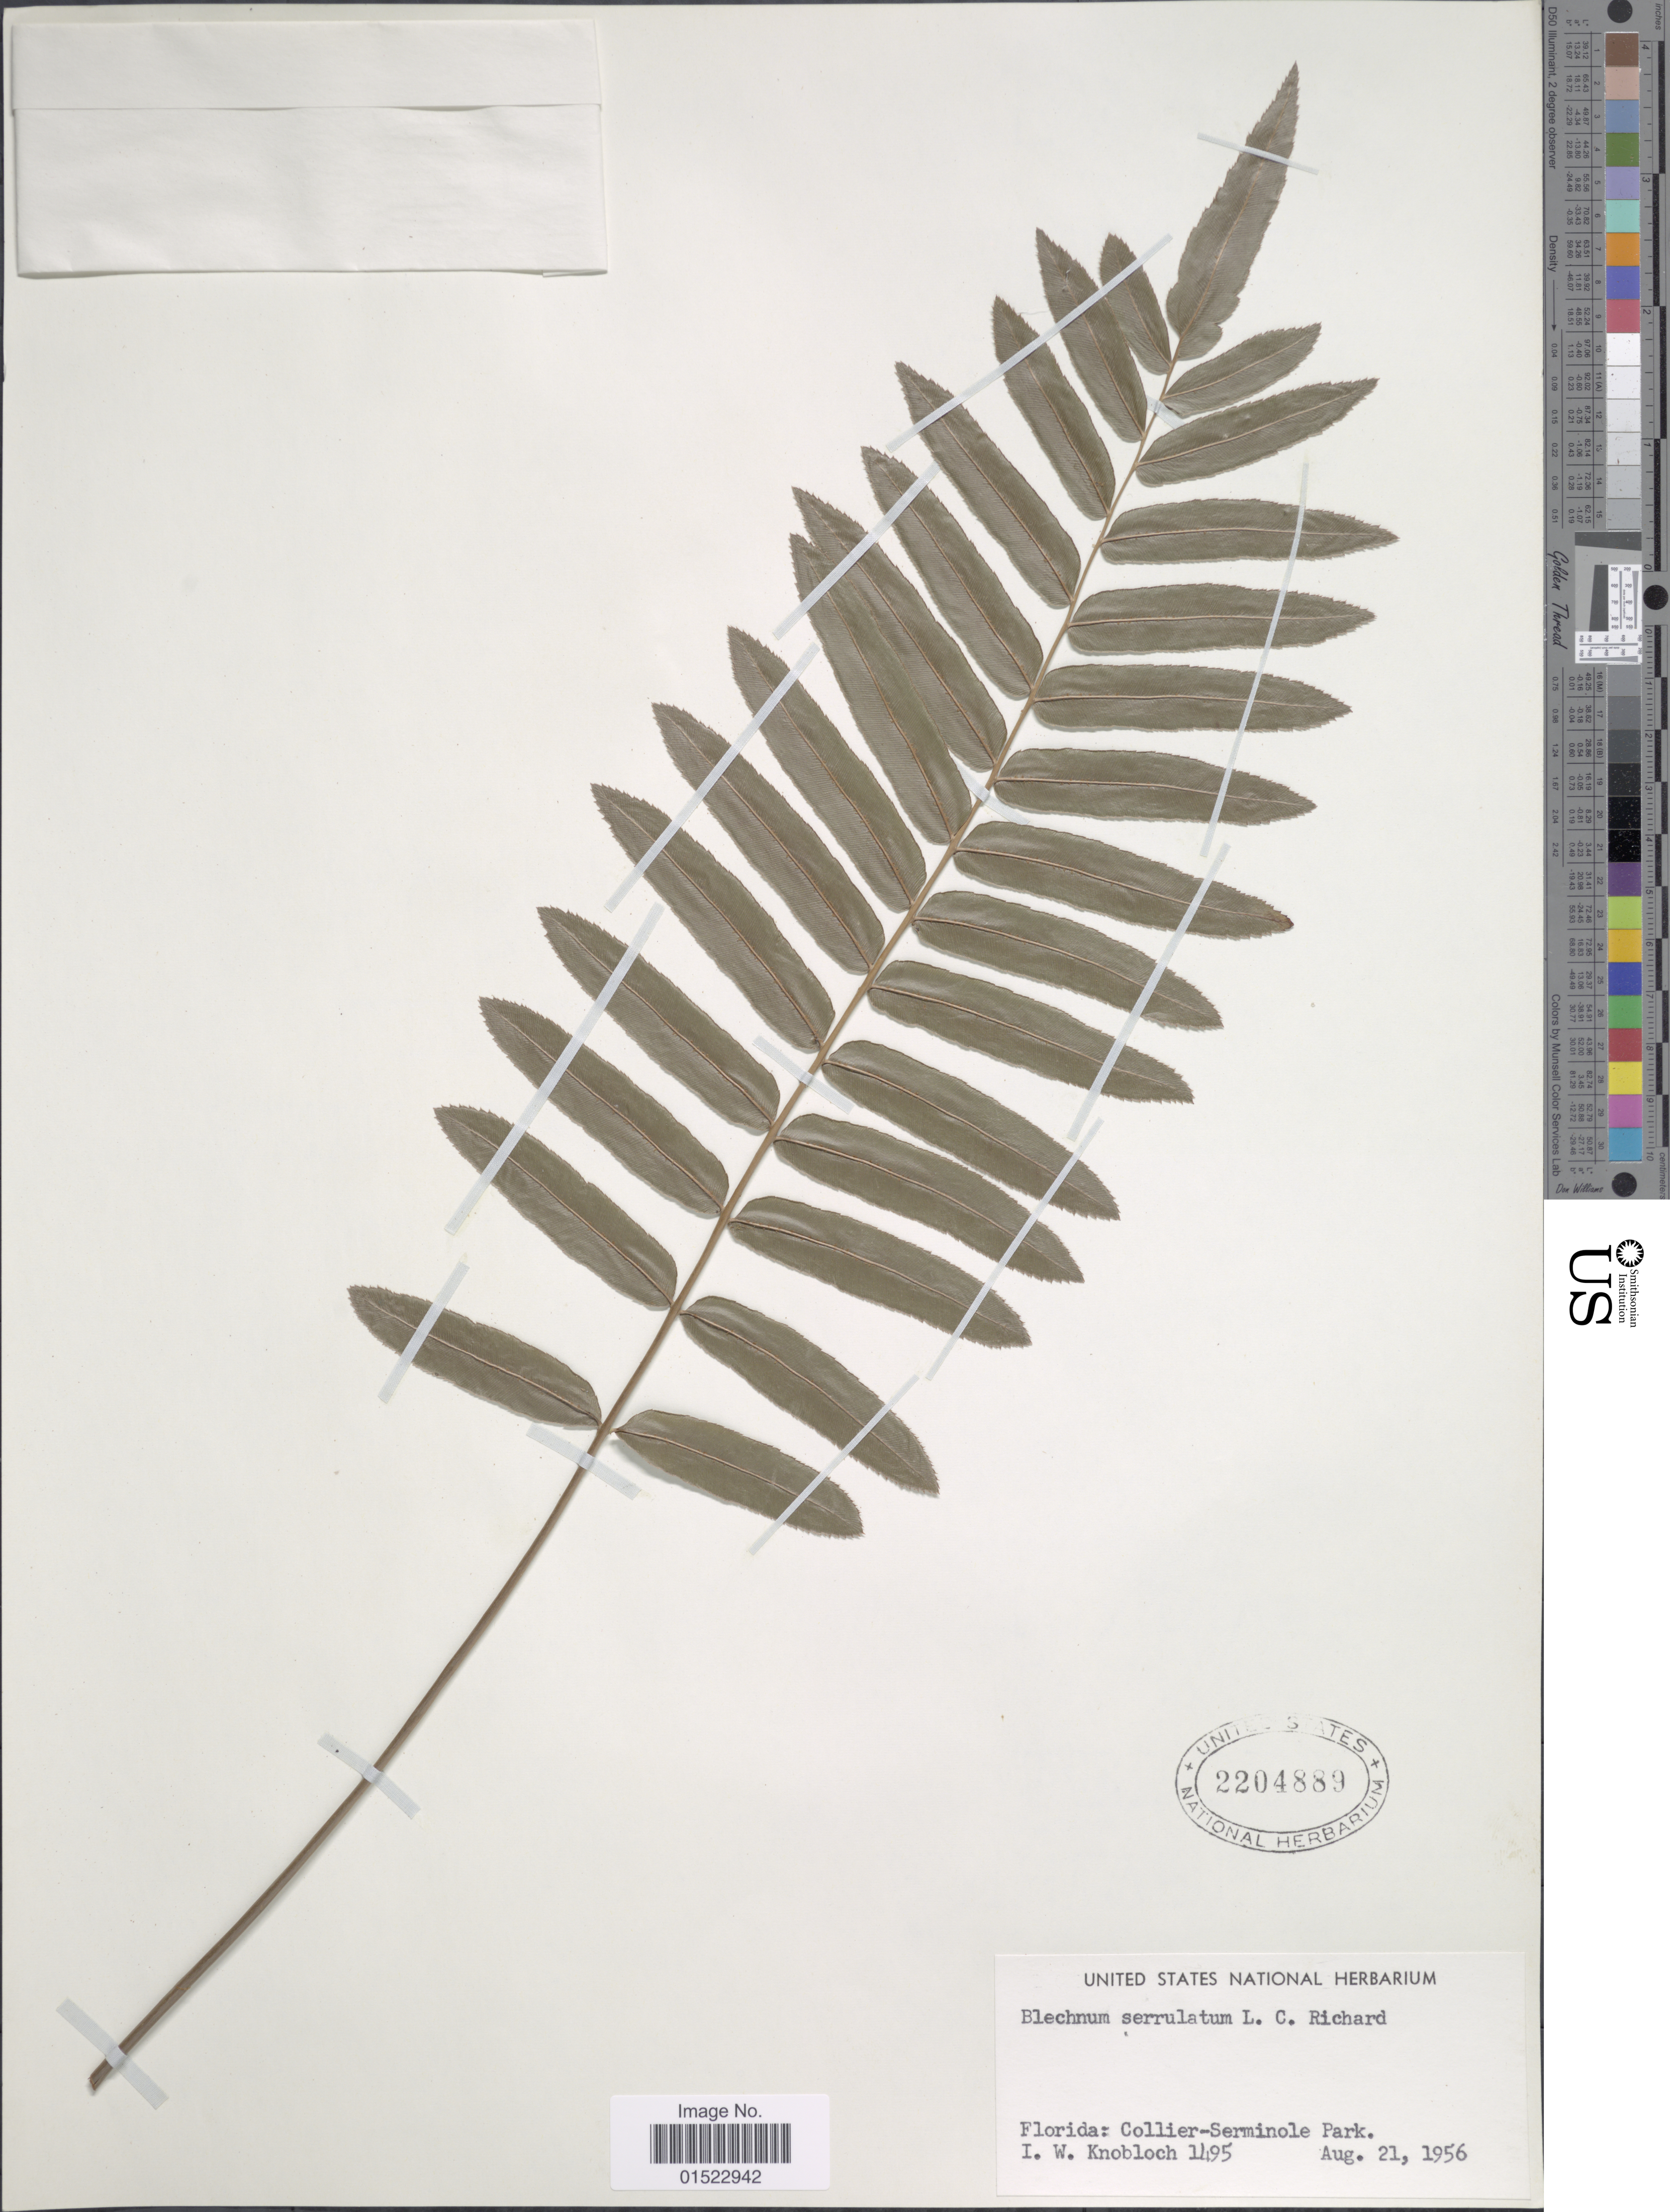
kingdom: Plantae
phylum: Tracheophyta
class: Polypodiopsida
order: Polypodiales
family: Blechnaceae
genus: Telmatoblechnum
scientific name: Telmatoblechnum serrulatum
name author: (Rich.) Perrie et al.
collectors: I. Knoblock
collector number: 1495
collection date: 1956-08-21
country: United States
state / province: Florida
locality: Collier-Serminole Park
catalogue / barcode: US 2204889